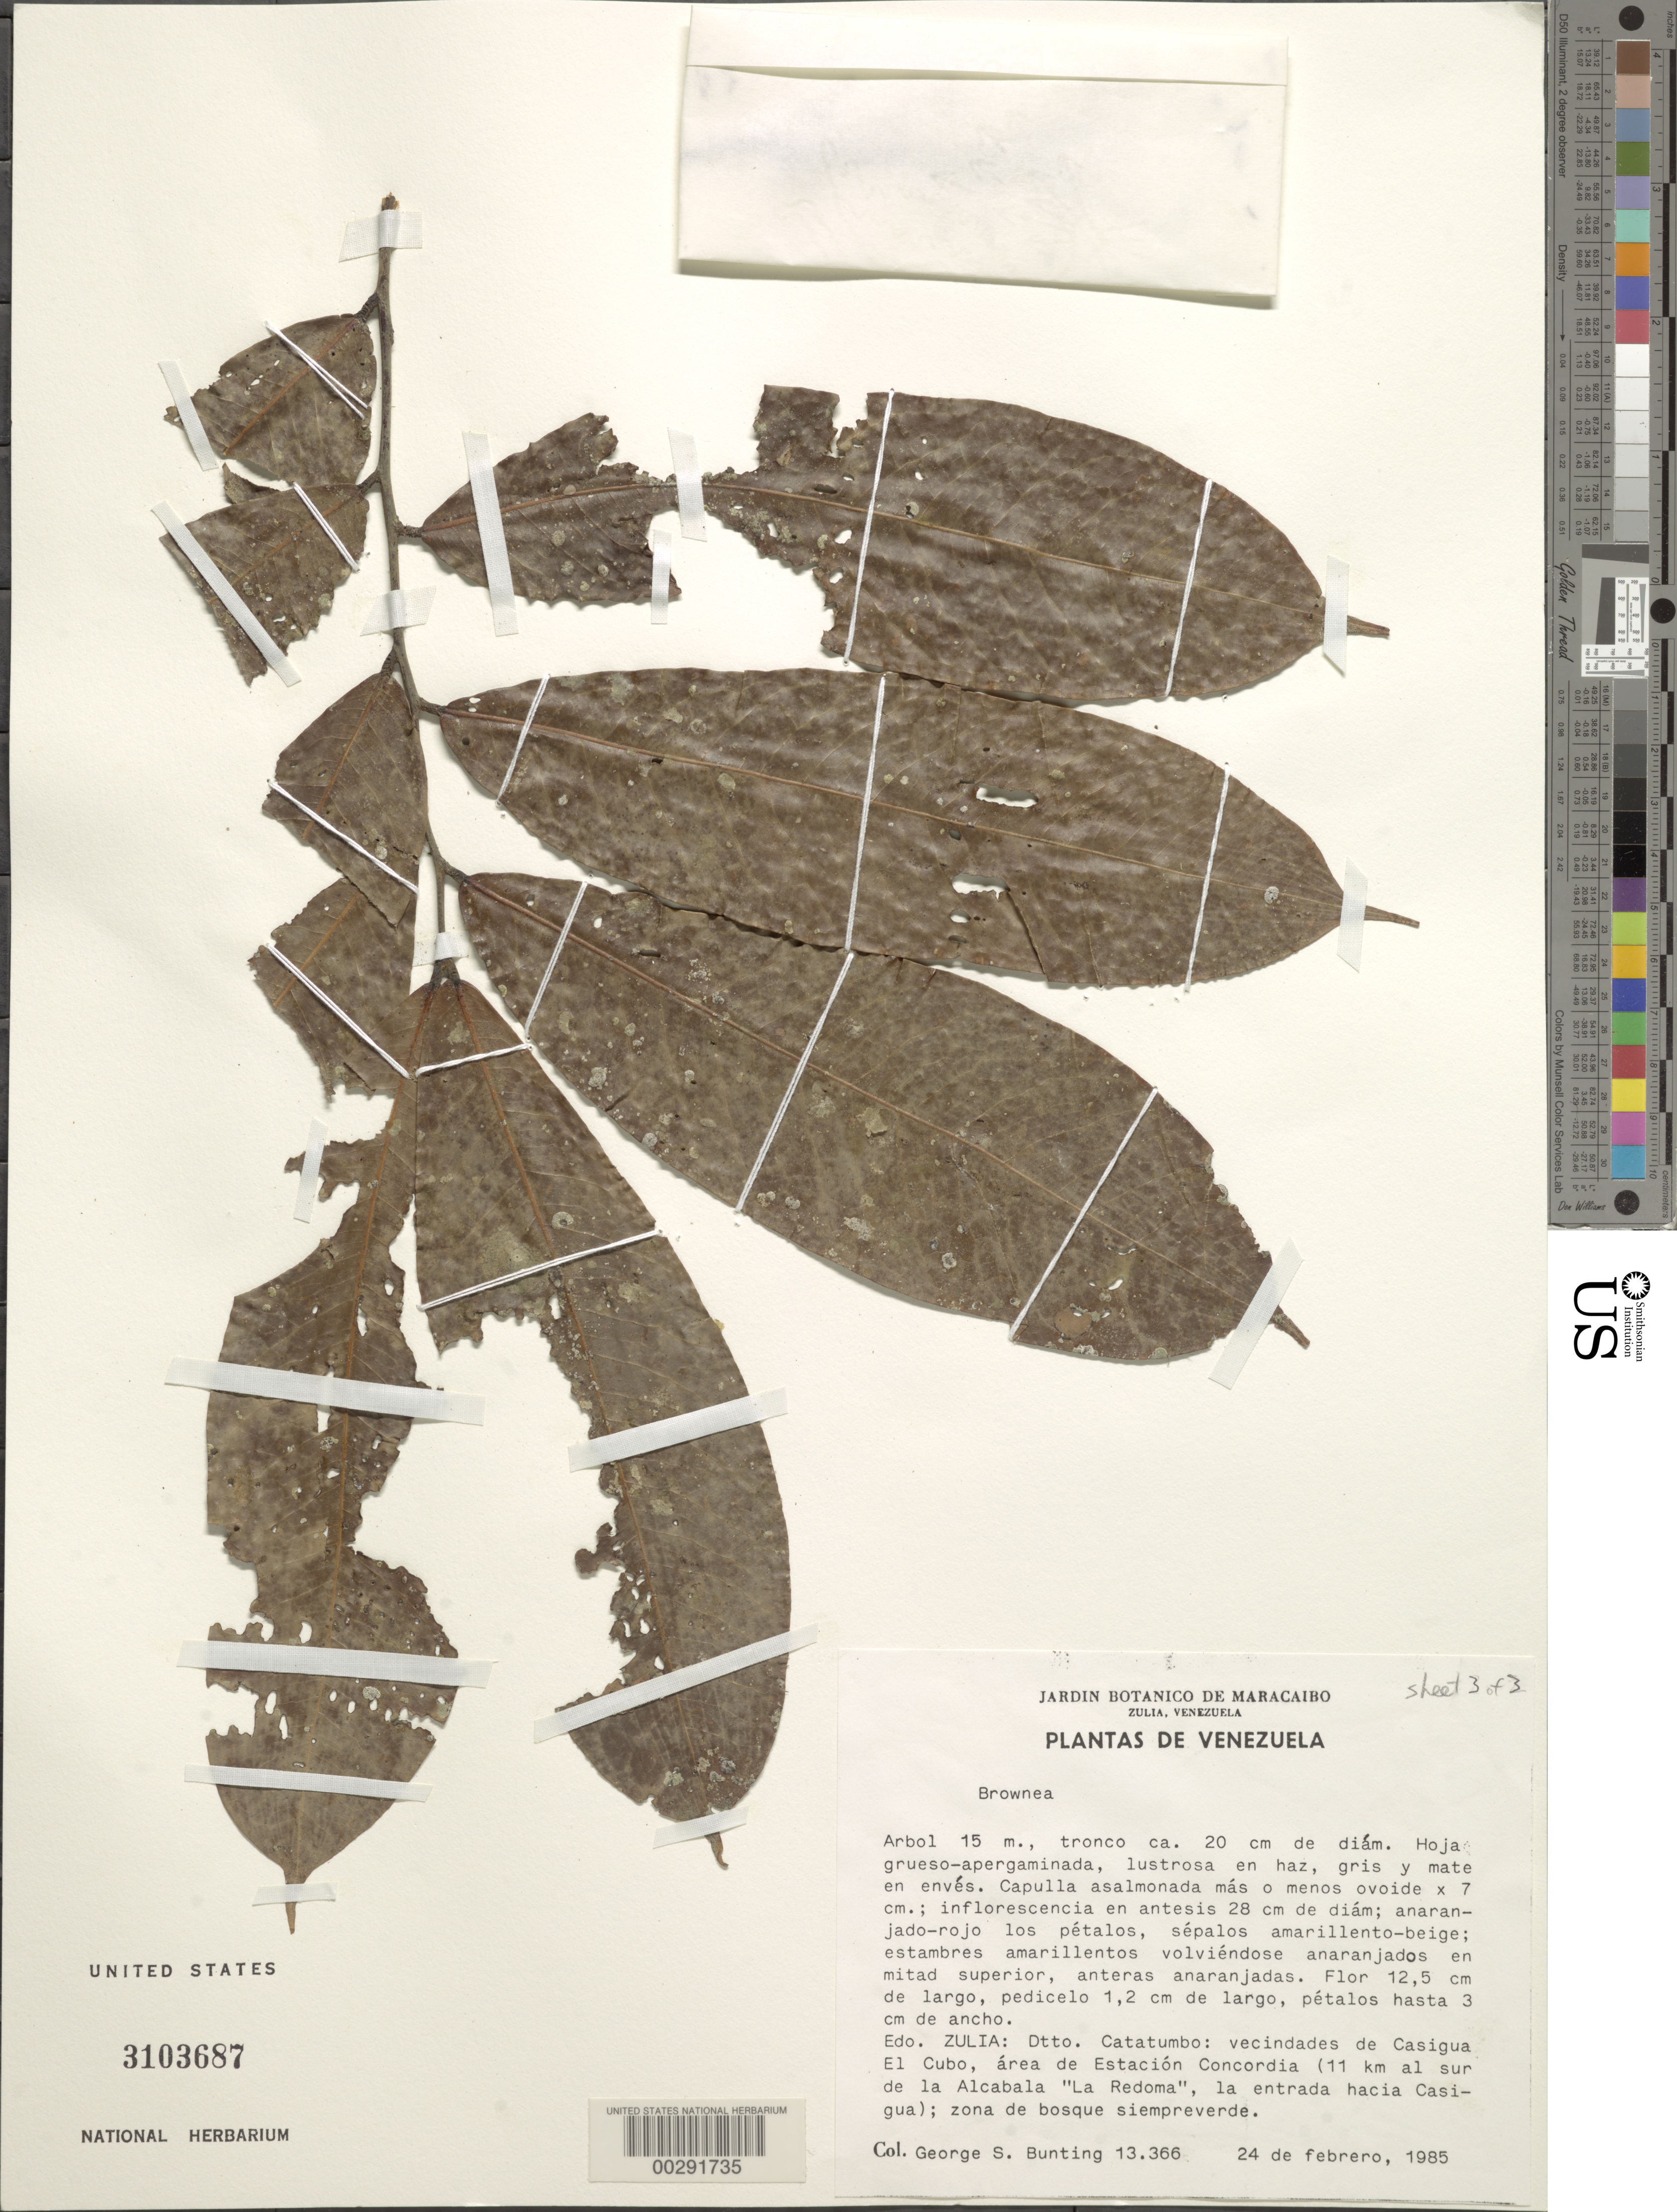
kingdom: Plantae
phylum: Tracheophyta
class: Magnoliopsida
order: Fabales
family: Fabaceae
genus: Brownea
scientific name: Brownea sp.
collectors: G. S. Bunting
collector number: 13366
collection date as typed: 24 Feb 1985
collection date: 1985-02-24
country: Venezuela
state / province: Zulia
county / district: Catatumbo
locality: Vicinity of casigua el cubo, area of estacion concordia (11 km s of alcabala "la redoma", entrance to casigua)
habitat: Evergreen forest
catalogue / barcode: US 3103687